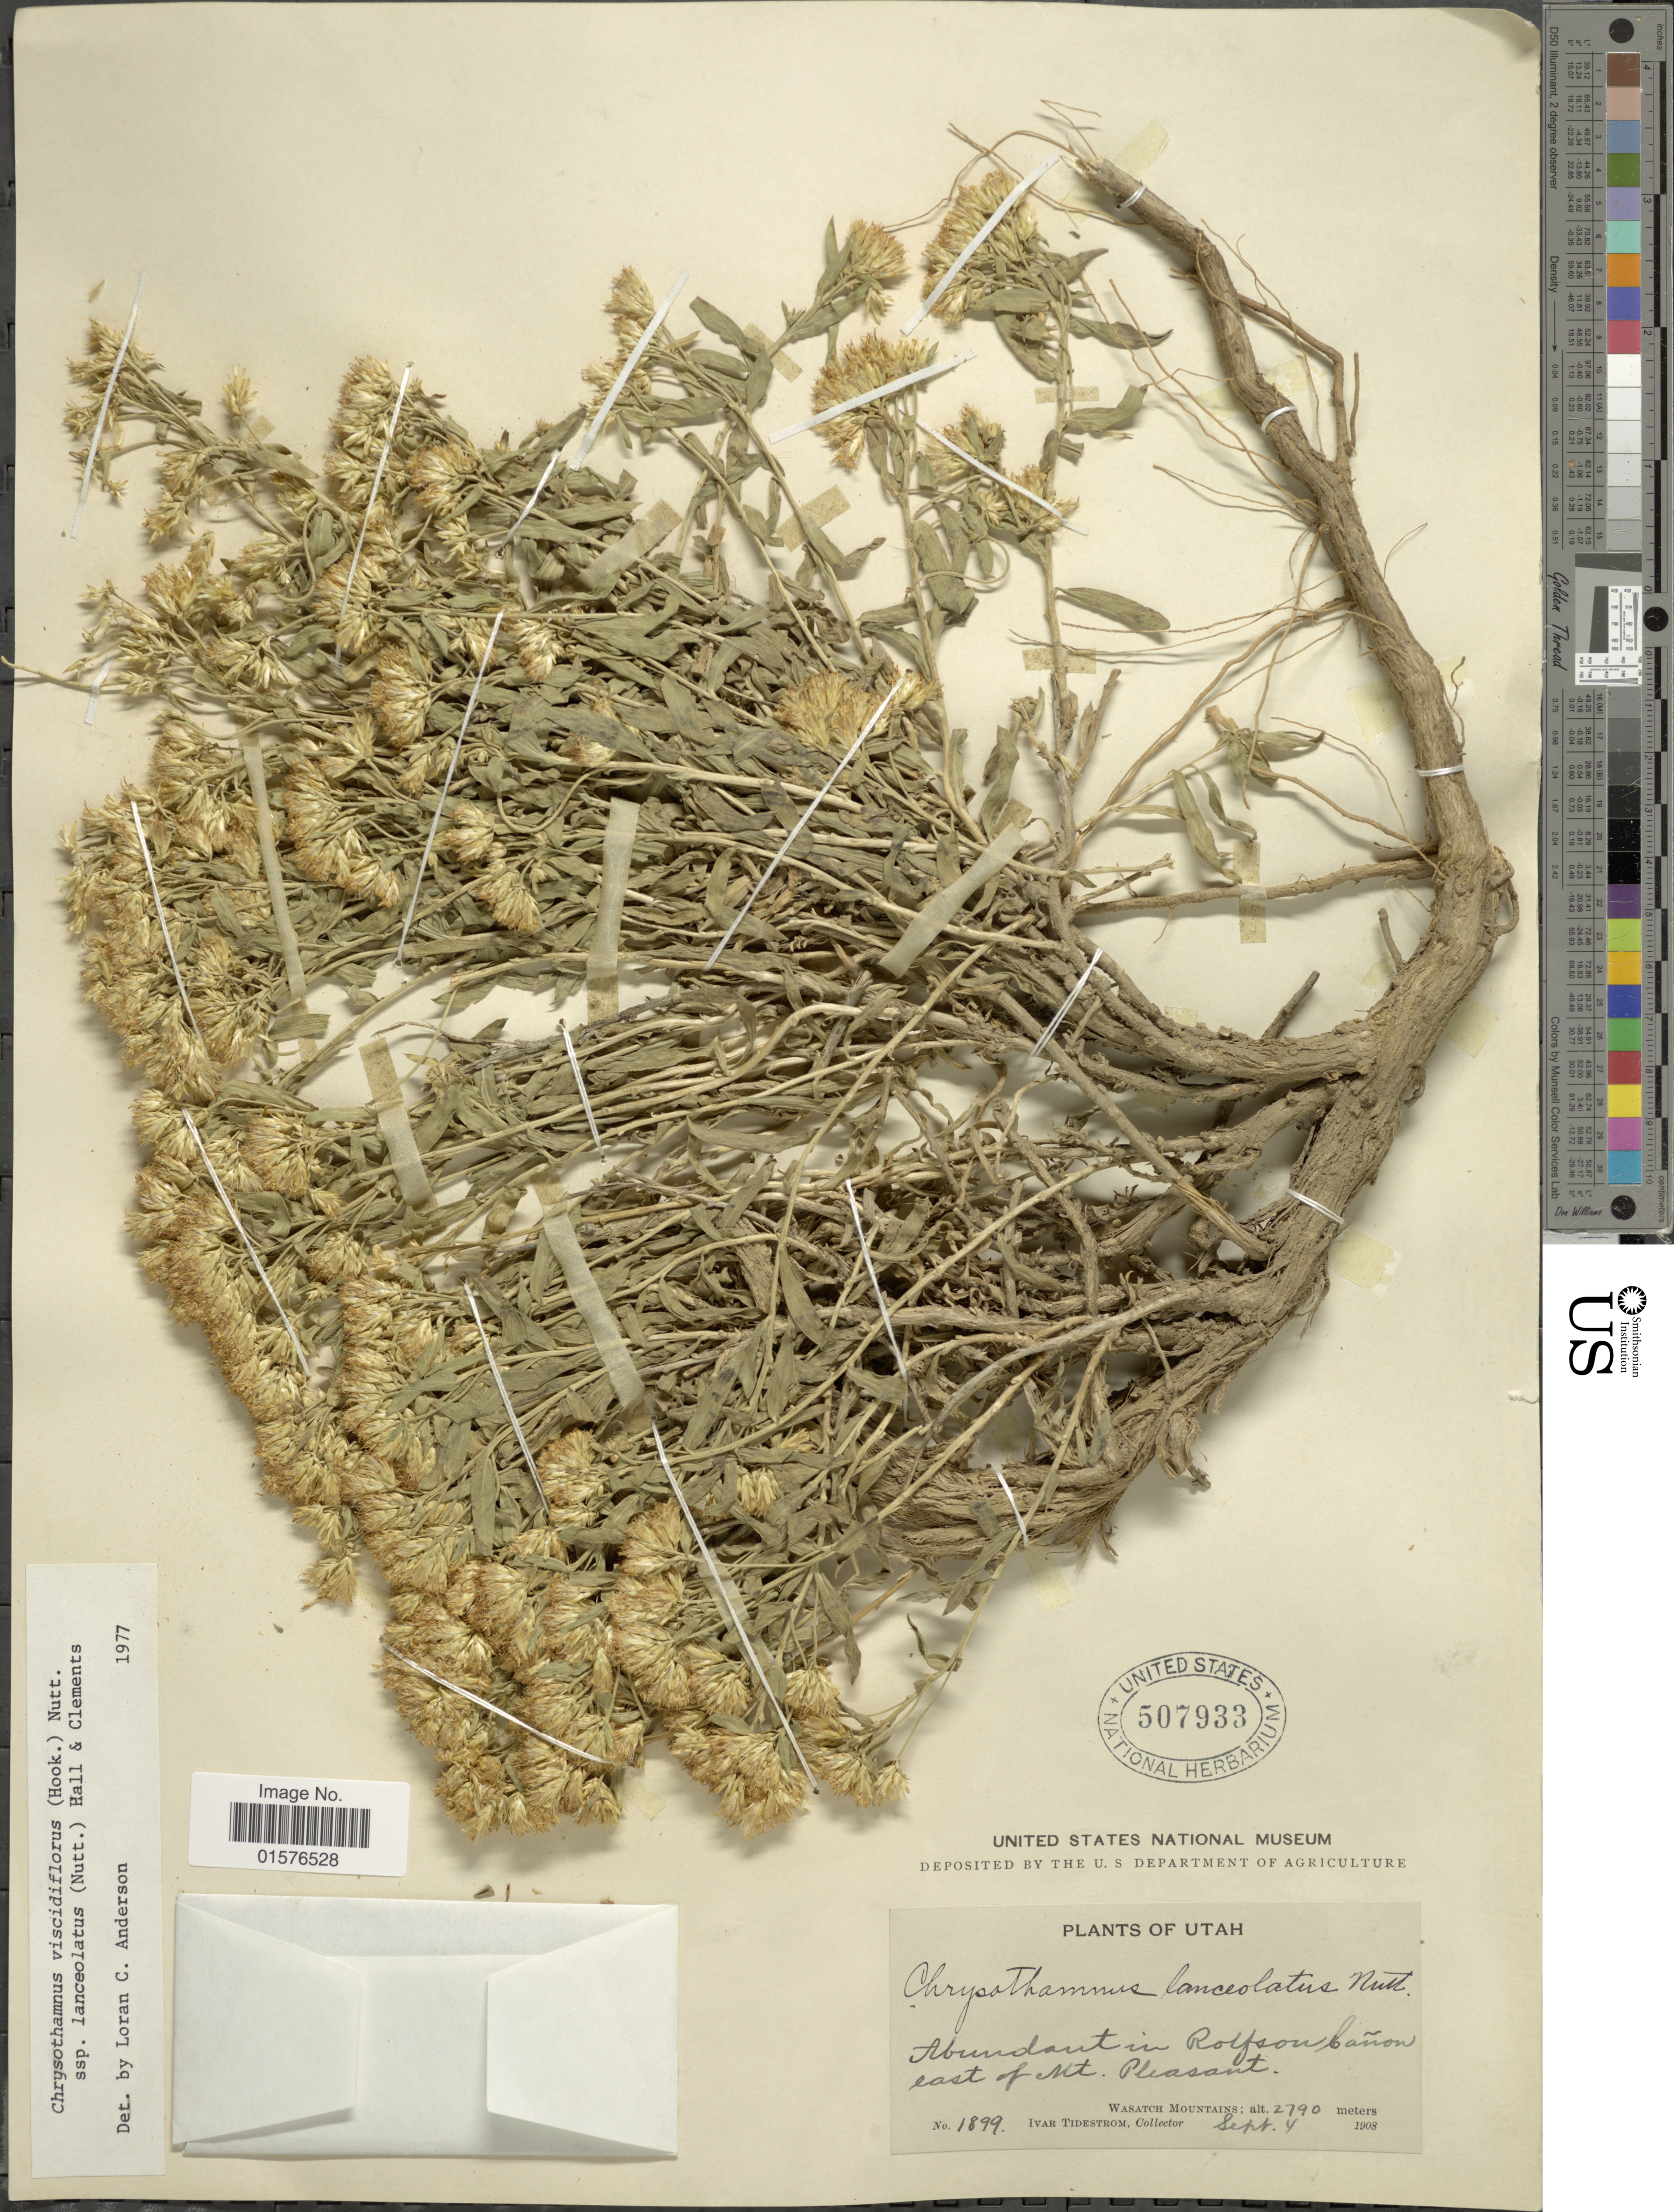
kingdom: Plantae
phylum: Tracheophyta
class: Magnoliopsida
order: Asterales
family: Asteraceae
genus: Chrysothamnus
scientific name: Chrysothamnus viscidiflorus subsp. lanceolatus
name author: (Nutt.) H.M. Hall & Clem.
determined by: Urbatsch, Lowell E., Curator (LSU), Louisiana State University (UNITED STATES)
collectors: I. F. Tidestrom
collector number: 1899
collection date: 1908-09-04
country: United States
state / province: Utah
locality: In Rolfson Cañon east of Mt. Pleasant.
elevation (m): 2790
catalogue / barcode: US 507933